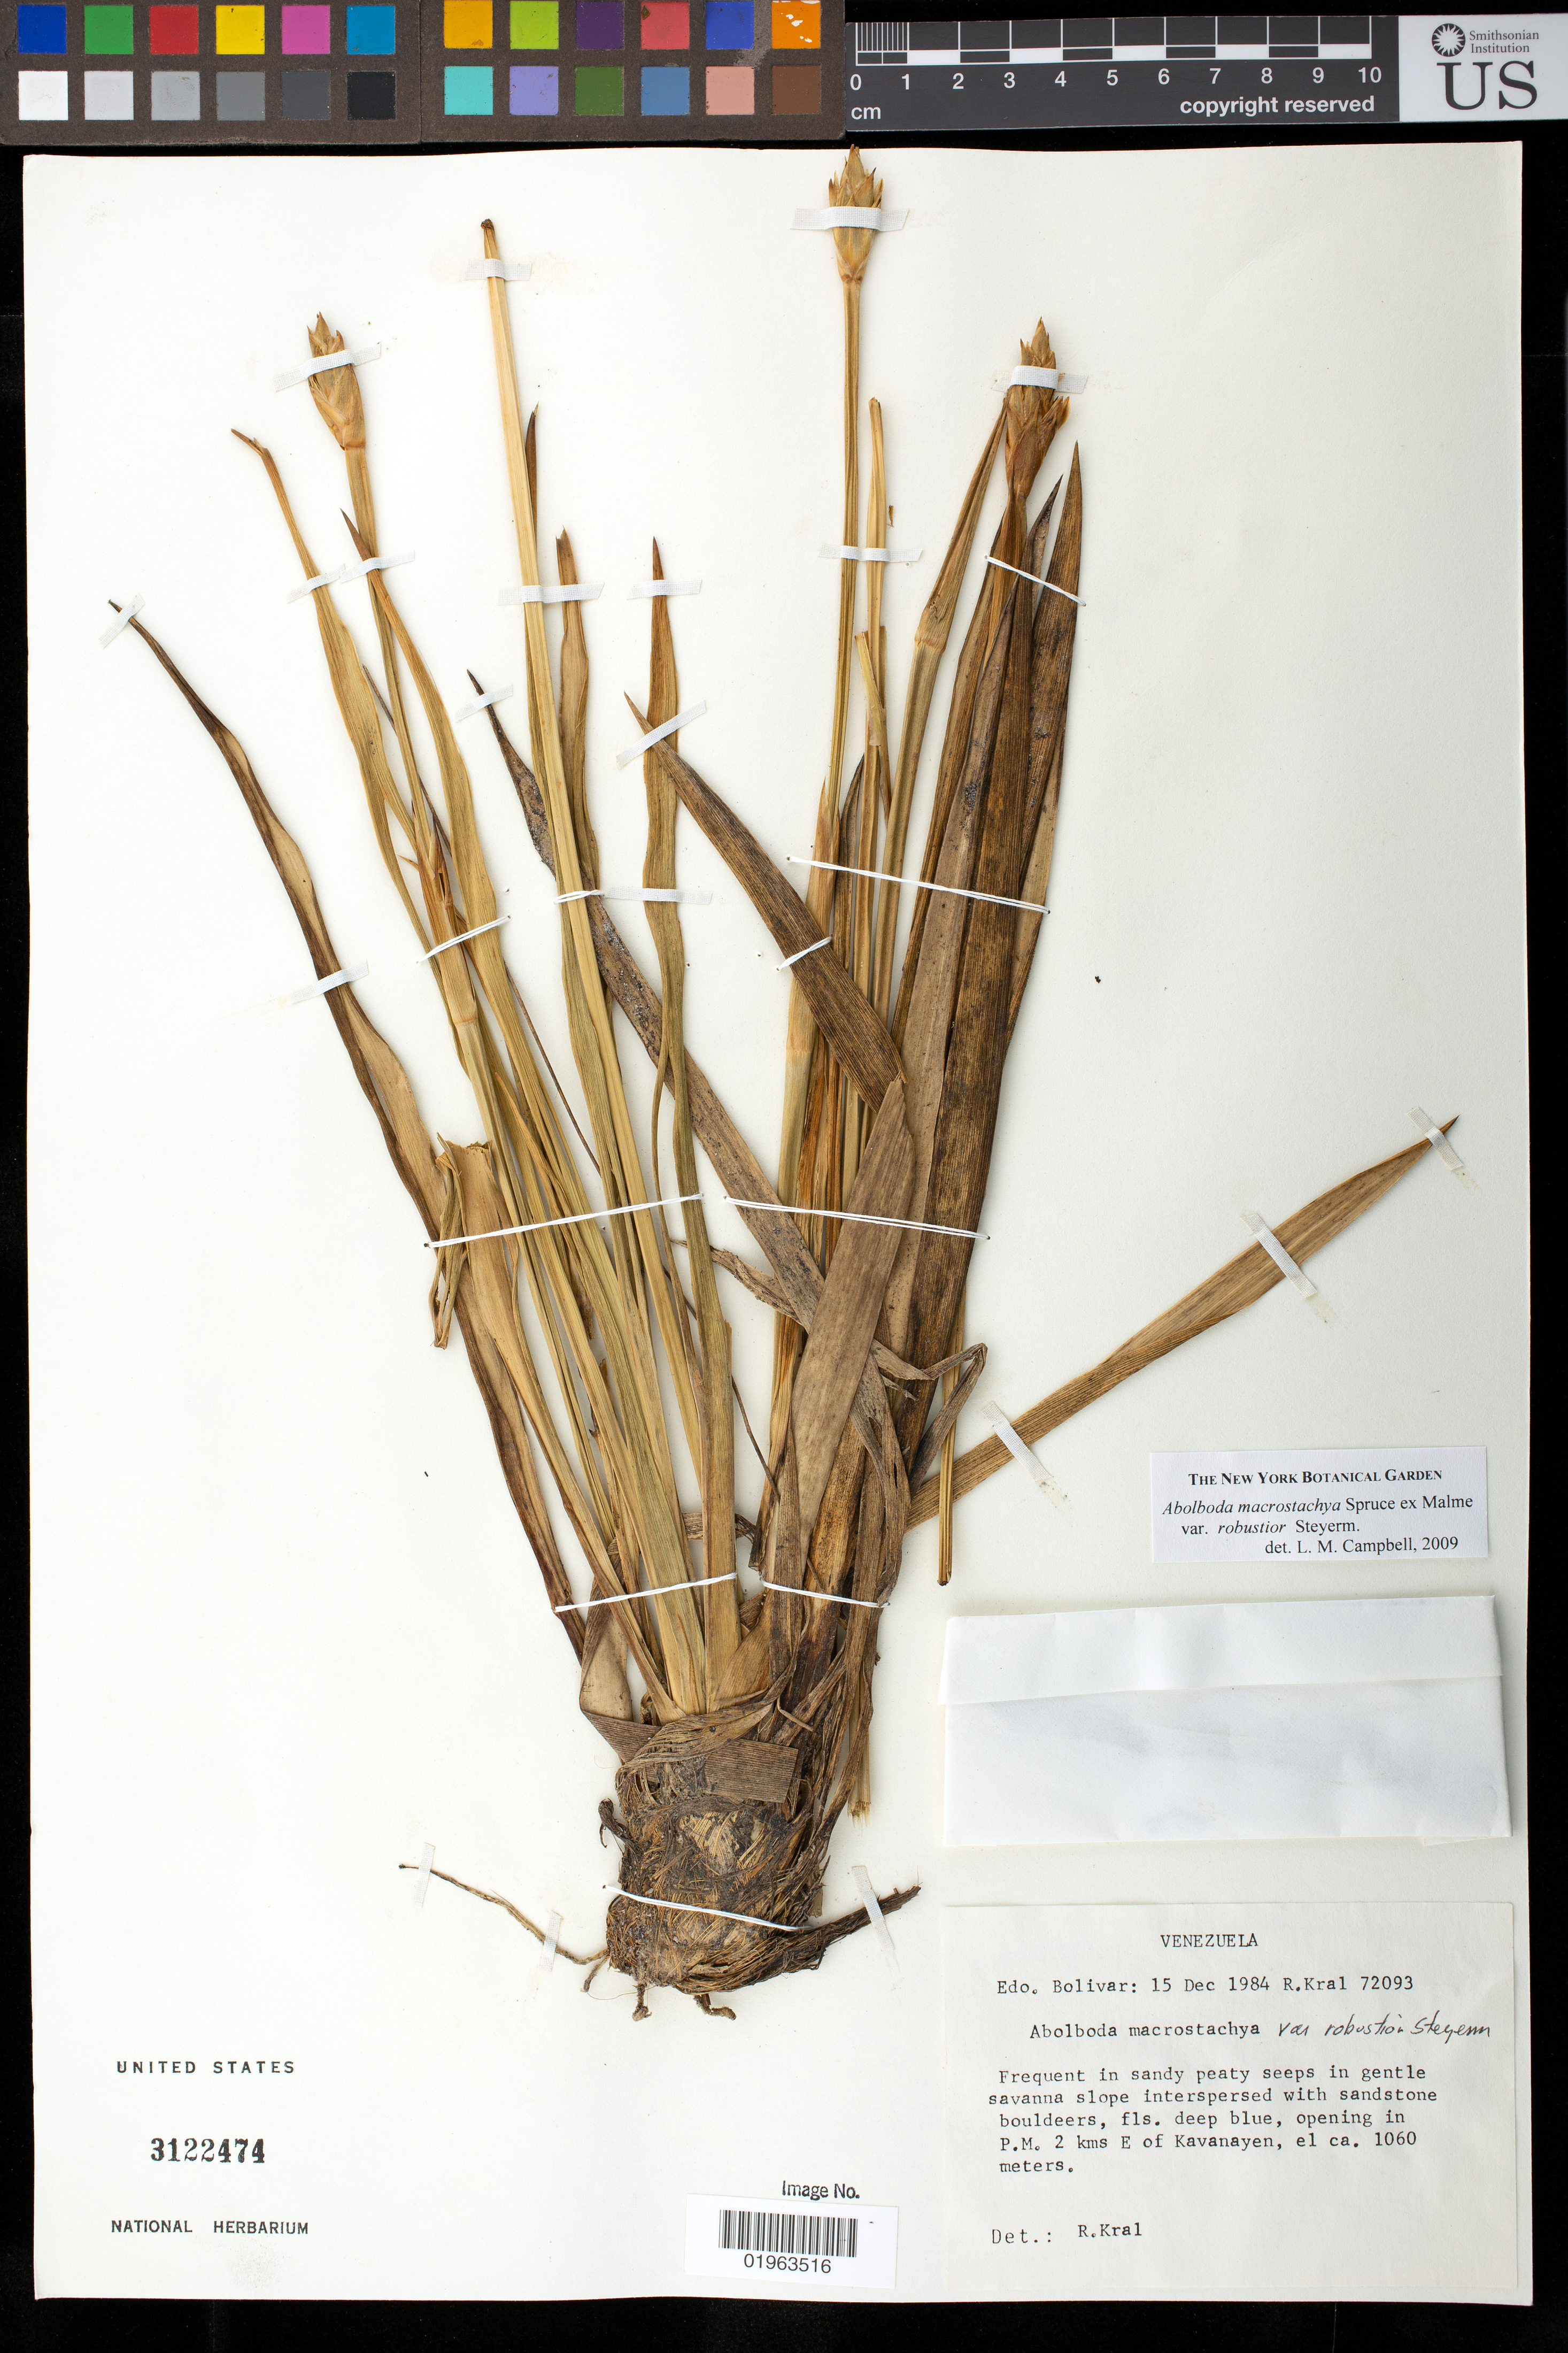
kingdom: Plantae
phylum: Tracheophyta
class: Liliopsida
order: Poales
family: Xyridaceae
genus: Abolboda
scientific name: Abolboda macrostachya var. robustior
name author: Steyerm.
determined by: Campbell, L. M.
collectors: R. Kral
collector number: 72093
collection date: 1984-12-01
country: Venezuela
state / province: Bolivar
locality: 2 km E of Kavanayen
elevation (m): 1600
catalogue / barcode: US 3122474